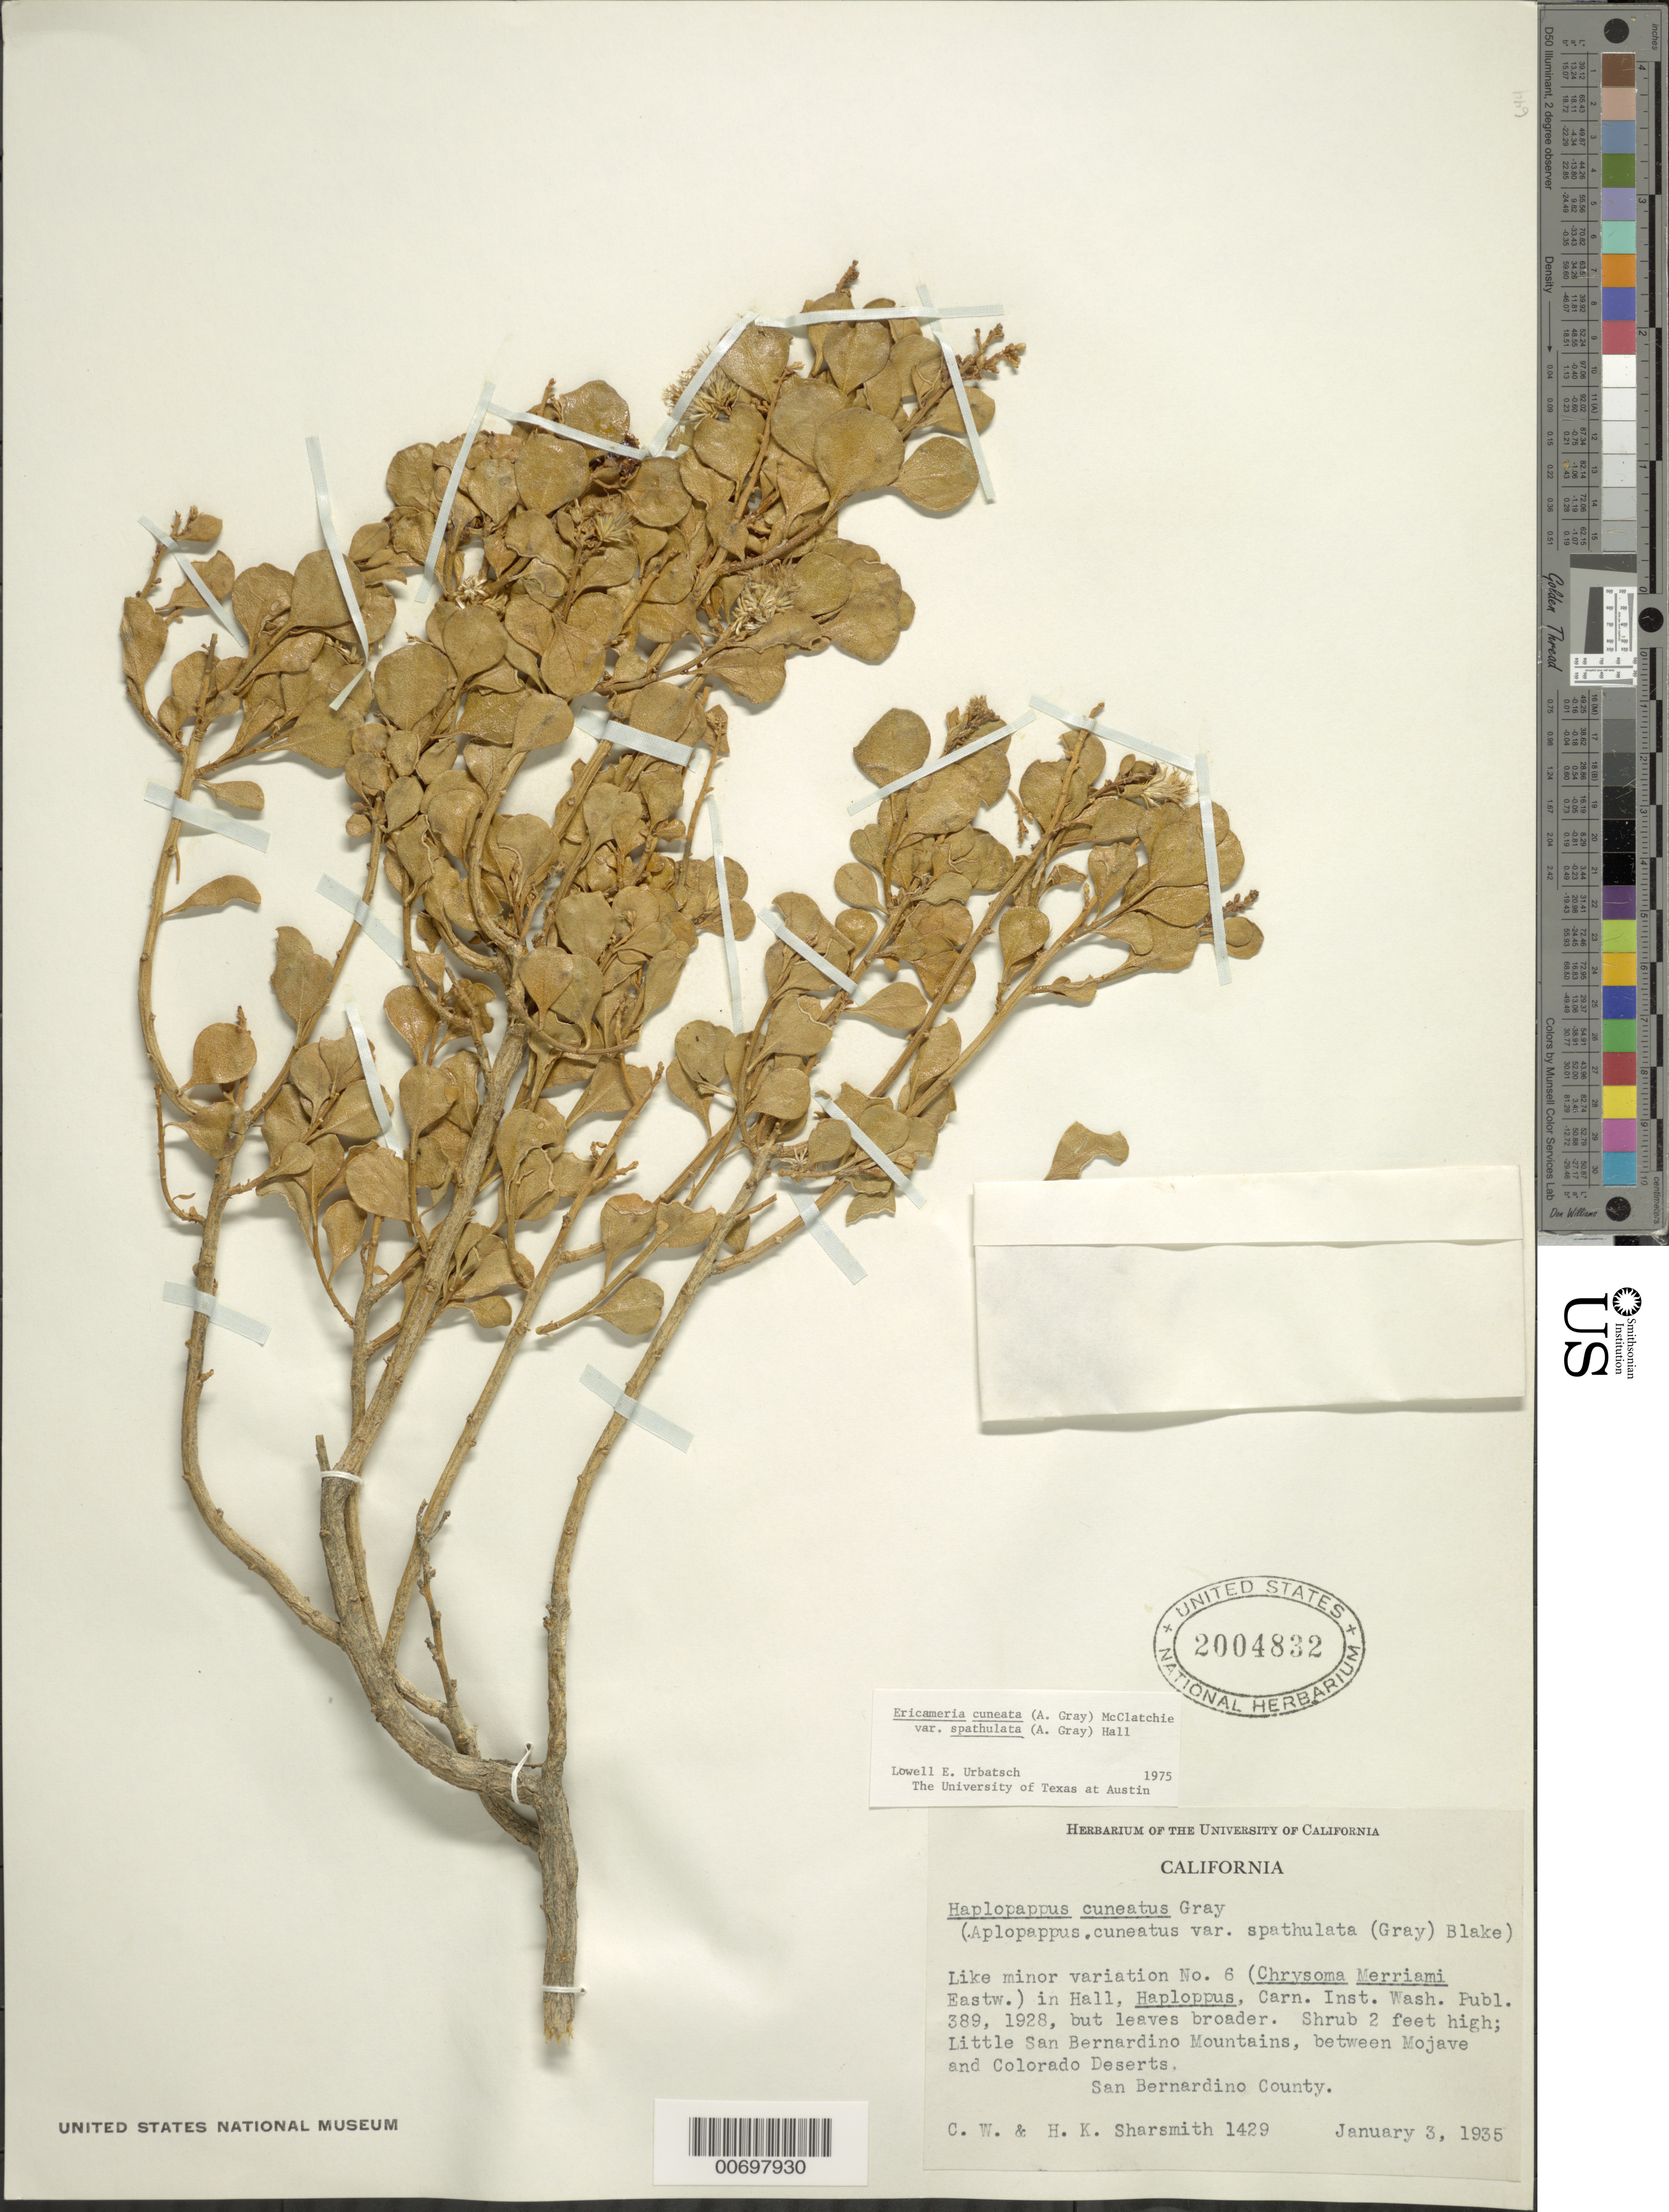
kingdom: Plantae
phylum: Tracheophyta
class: Magnoliopsida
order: Asterales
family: Asteraceae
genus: Ericameria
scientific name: Ericameria cuneata var. spathulata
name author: (A. Gray) H.M. Hall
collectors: H. Sharsmith & C. Sharsmith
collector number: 1429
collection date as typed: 03 Jan 1935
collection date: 1935-01-03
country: United States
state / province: California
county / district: San Bernardino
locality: Little San Bernardion Mts., between Mojave and Colorado Deserts.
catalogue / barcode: US 2004832